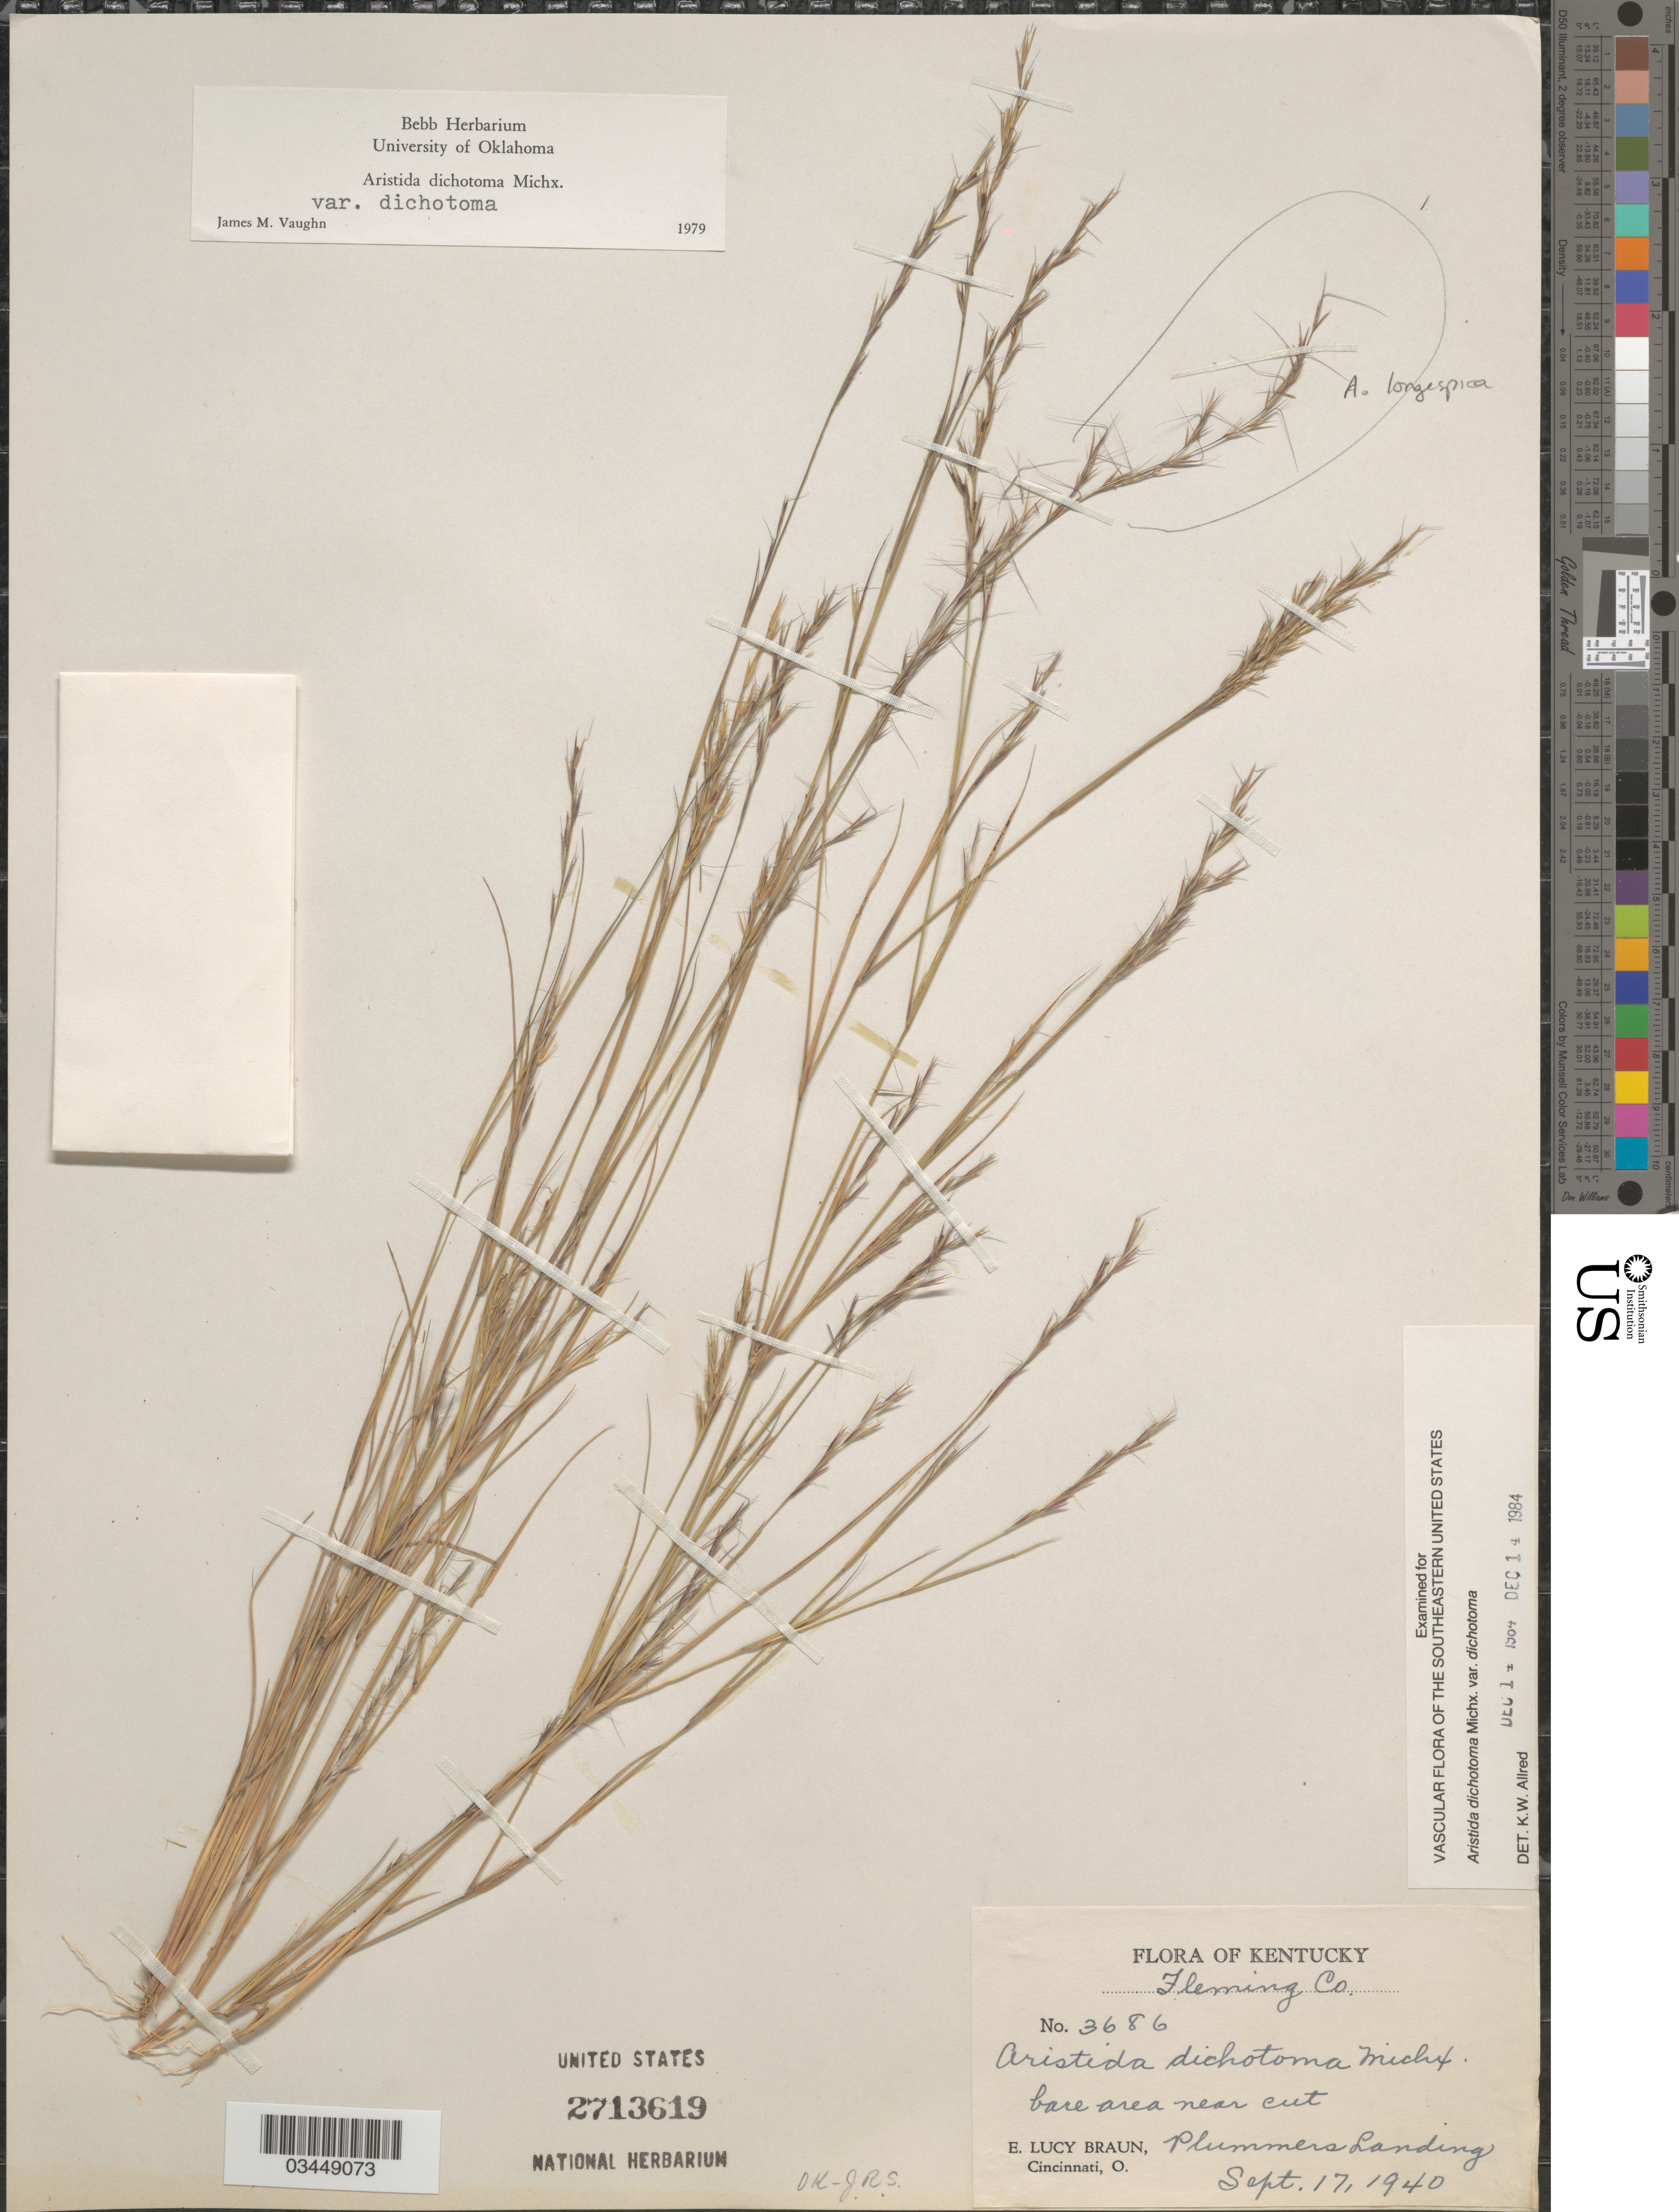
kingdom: Plantae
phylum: Tracheophyta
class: Liliopsida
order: Poales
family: Poaceae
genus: Aristida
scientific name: Aristida dichotoma var. dichotoma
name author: Michx.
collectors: E. L. Braun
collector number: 3686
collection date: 1940-09-17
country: United States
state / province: Kentucky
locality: Fleming Co. Bare are near cut. Plummers Landing.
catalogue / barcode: US 2713619